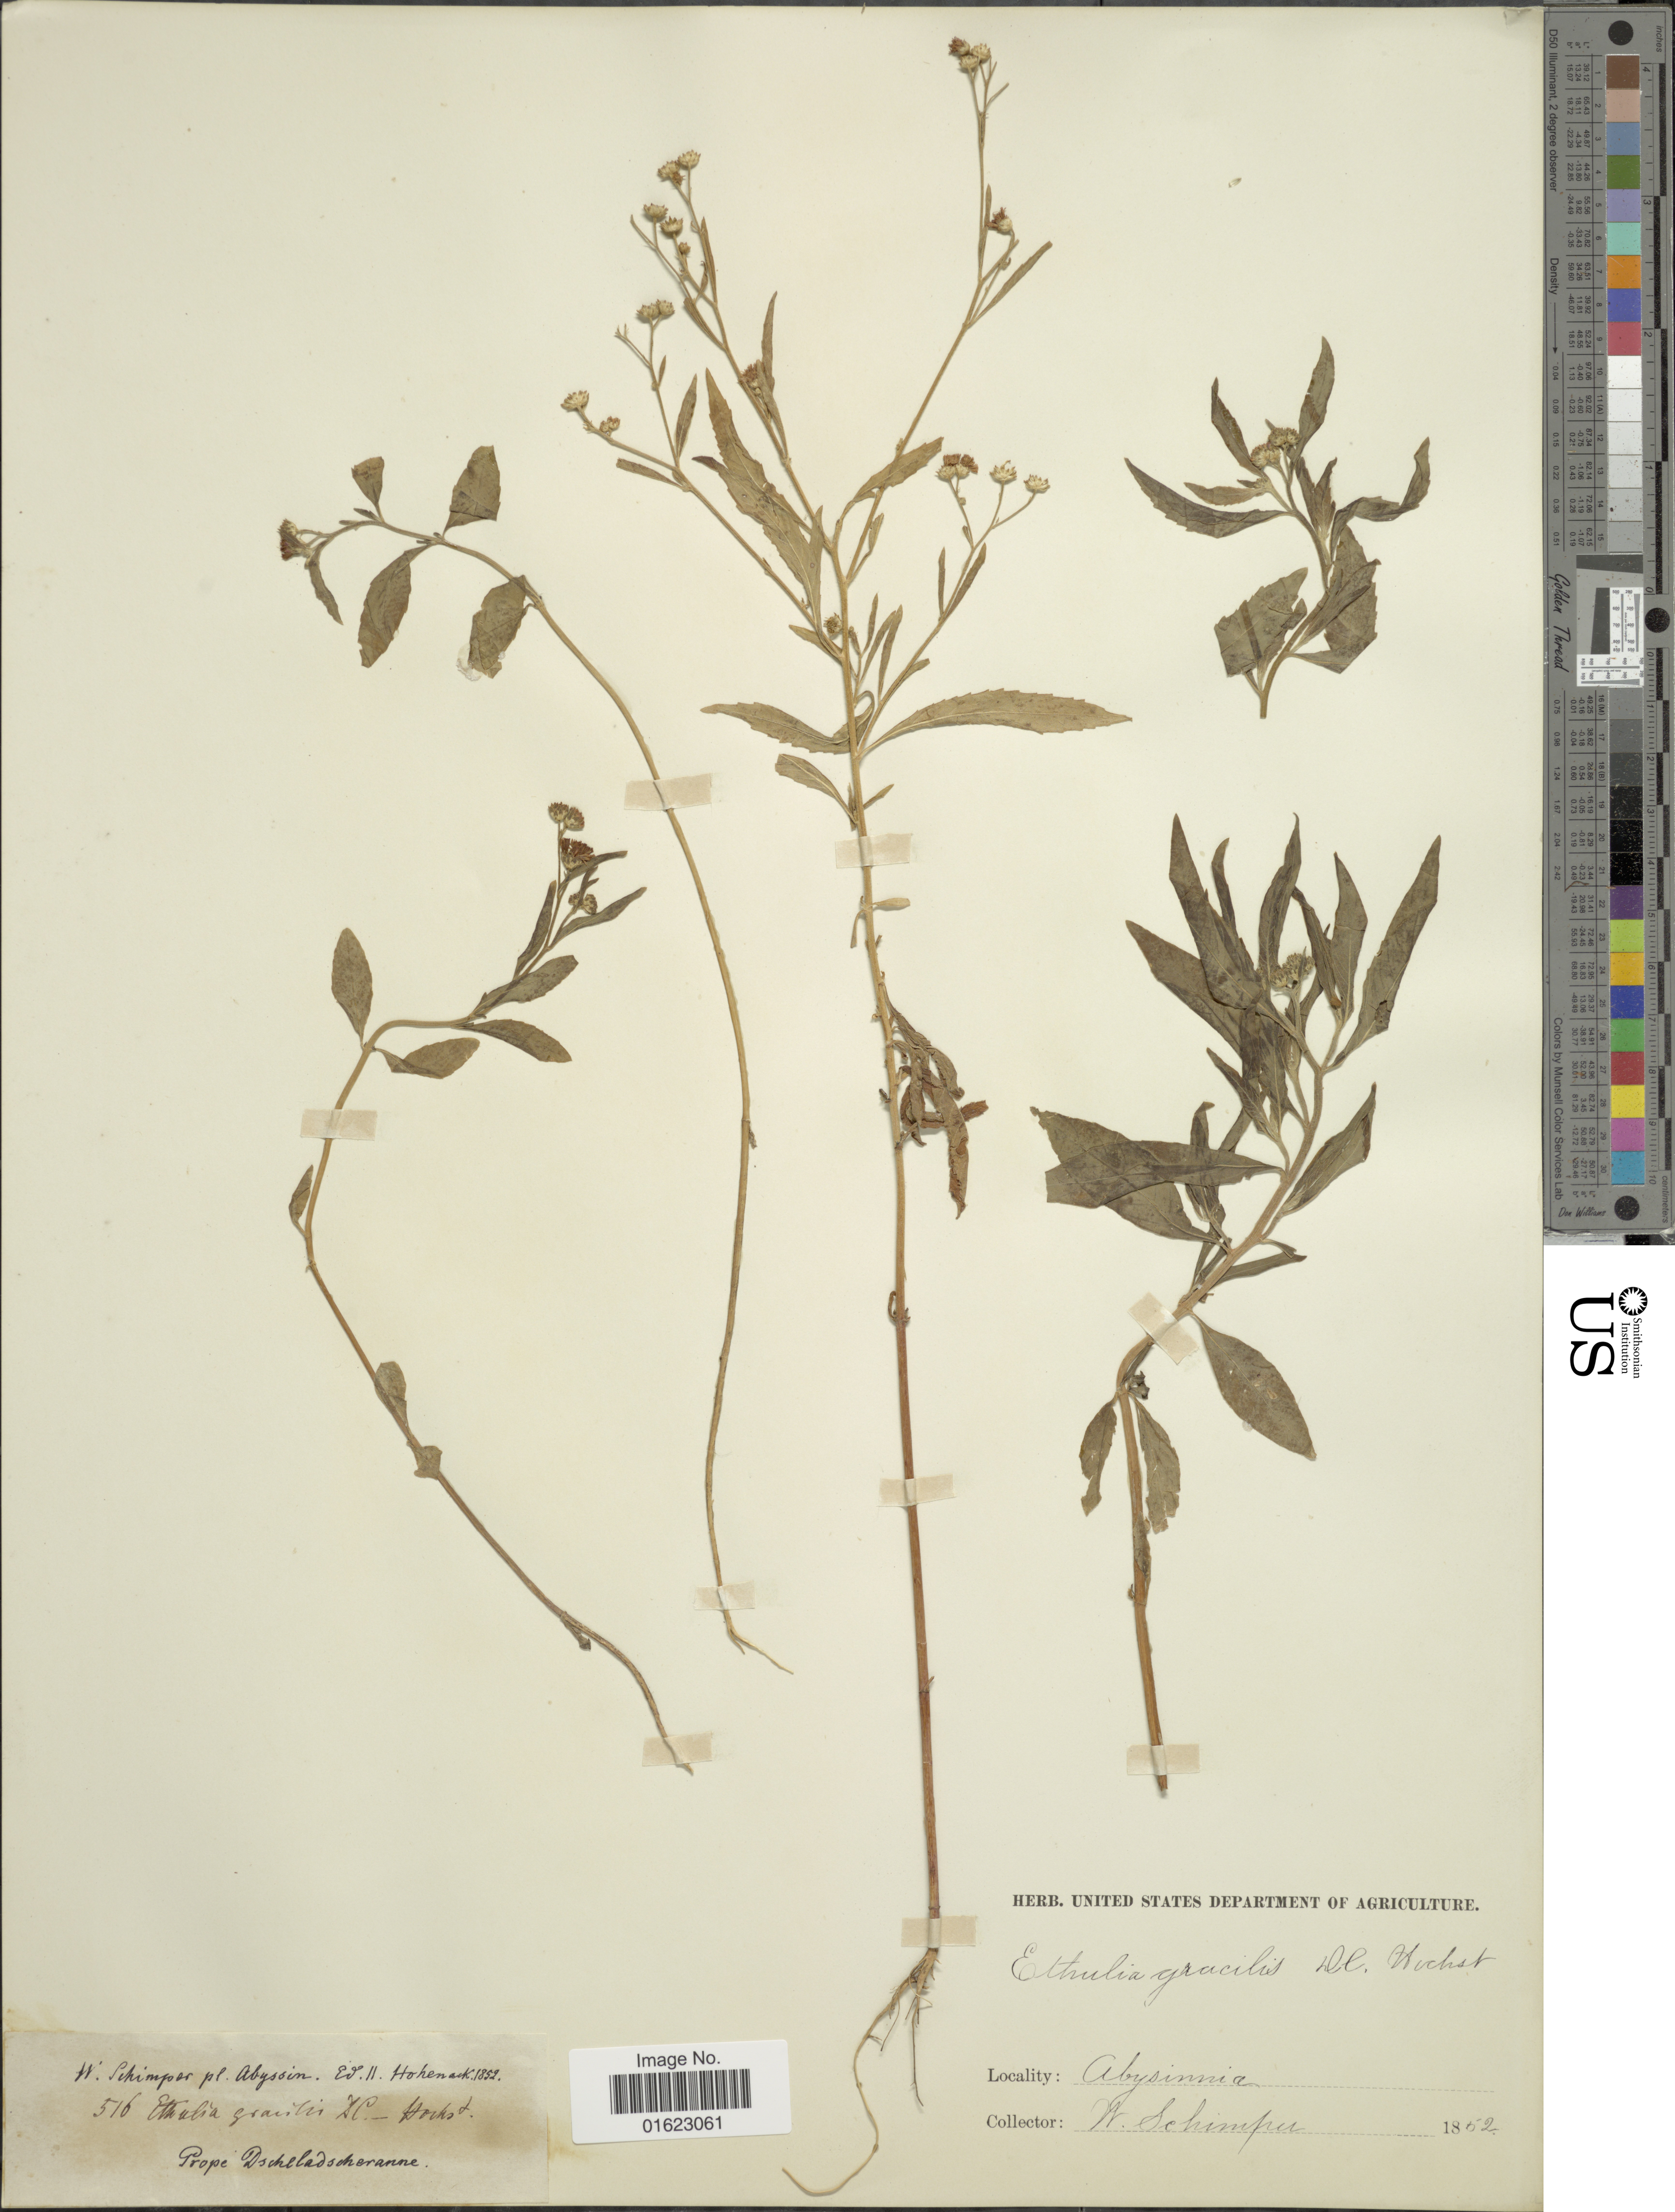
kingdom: Plantae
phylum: Tracheophyta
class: Magnoliopsida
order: Asterales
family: Asteraceae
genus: Ethulia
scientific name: Ethulia gracilis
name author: Del. in Caill.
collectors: W. Schimper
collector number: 516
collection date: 1852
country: Eritrea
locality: Abyssinnia, Prope Dscheladscheranne. [interpreted]